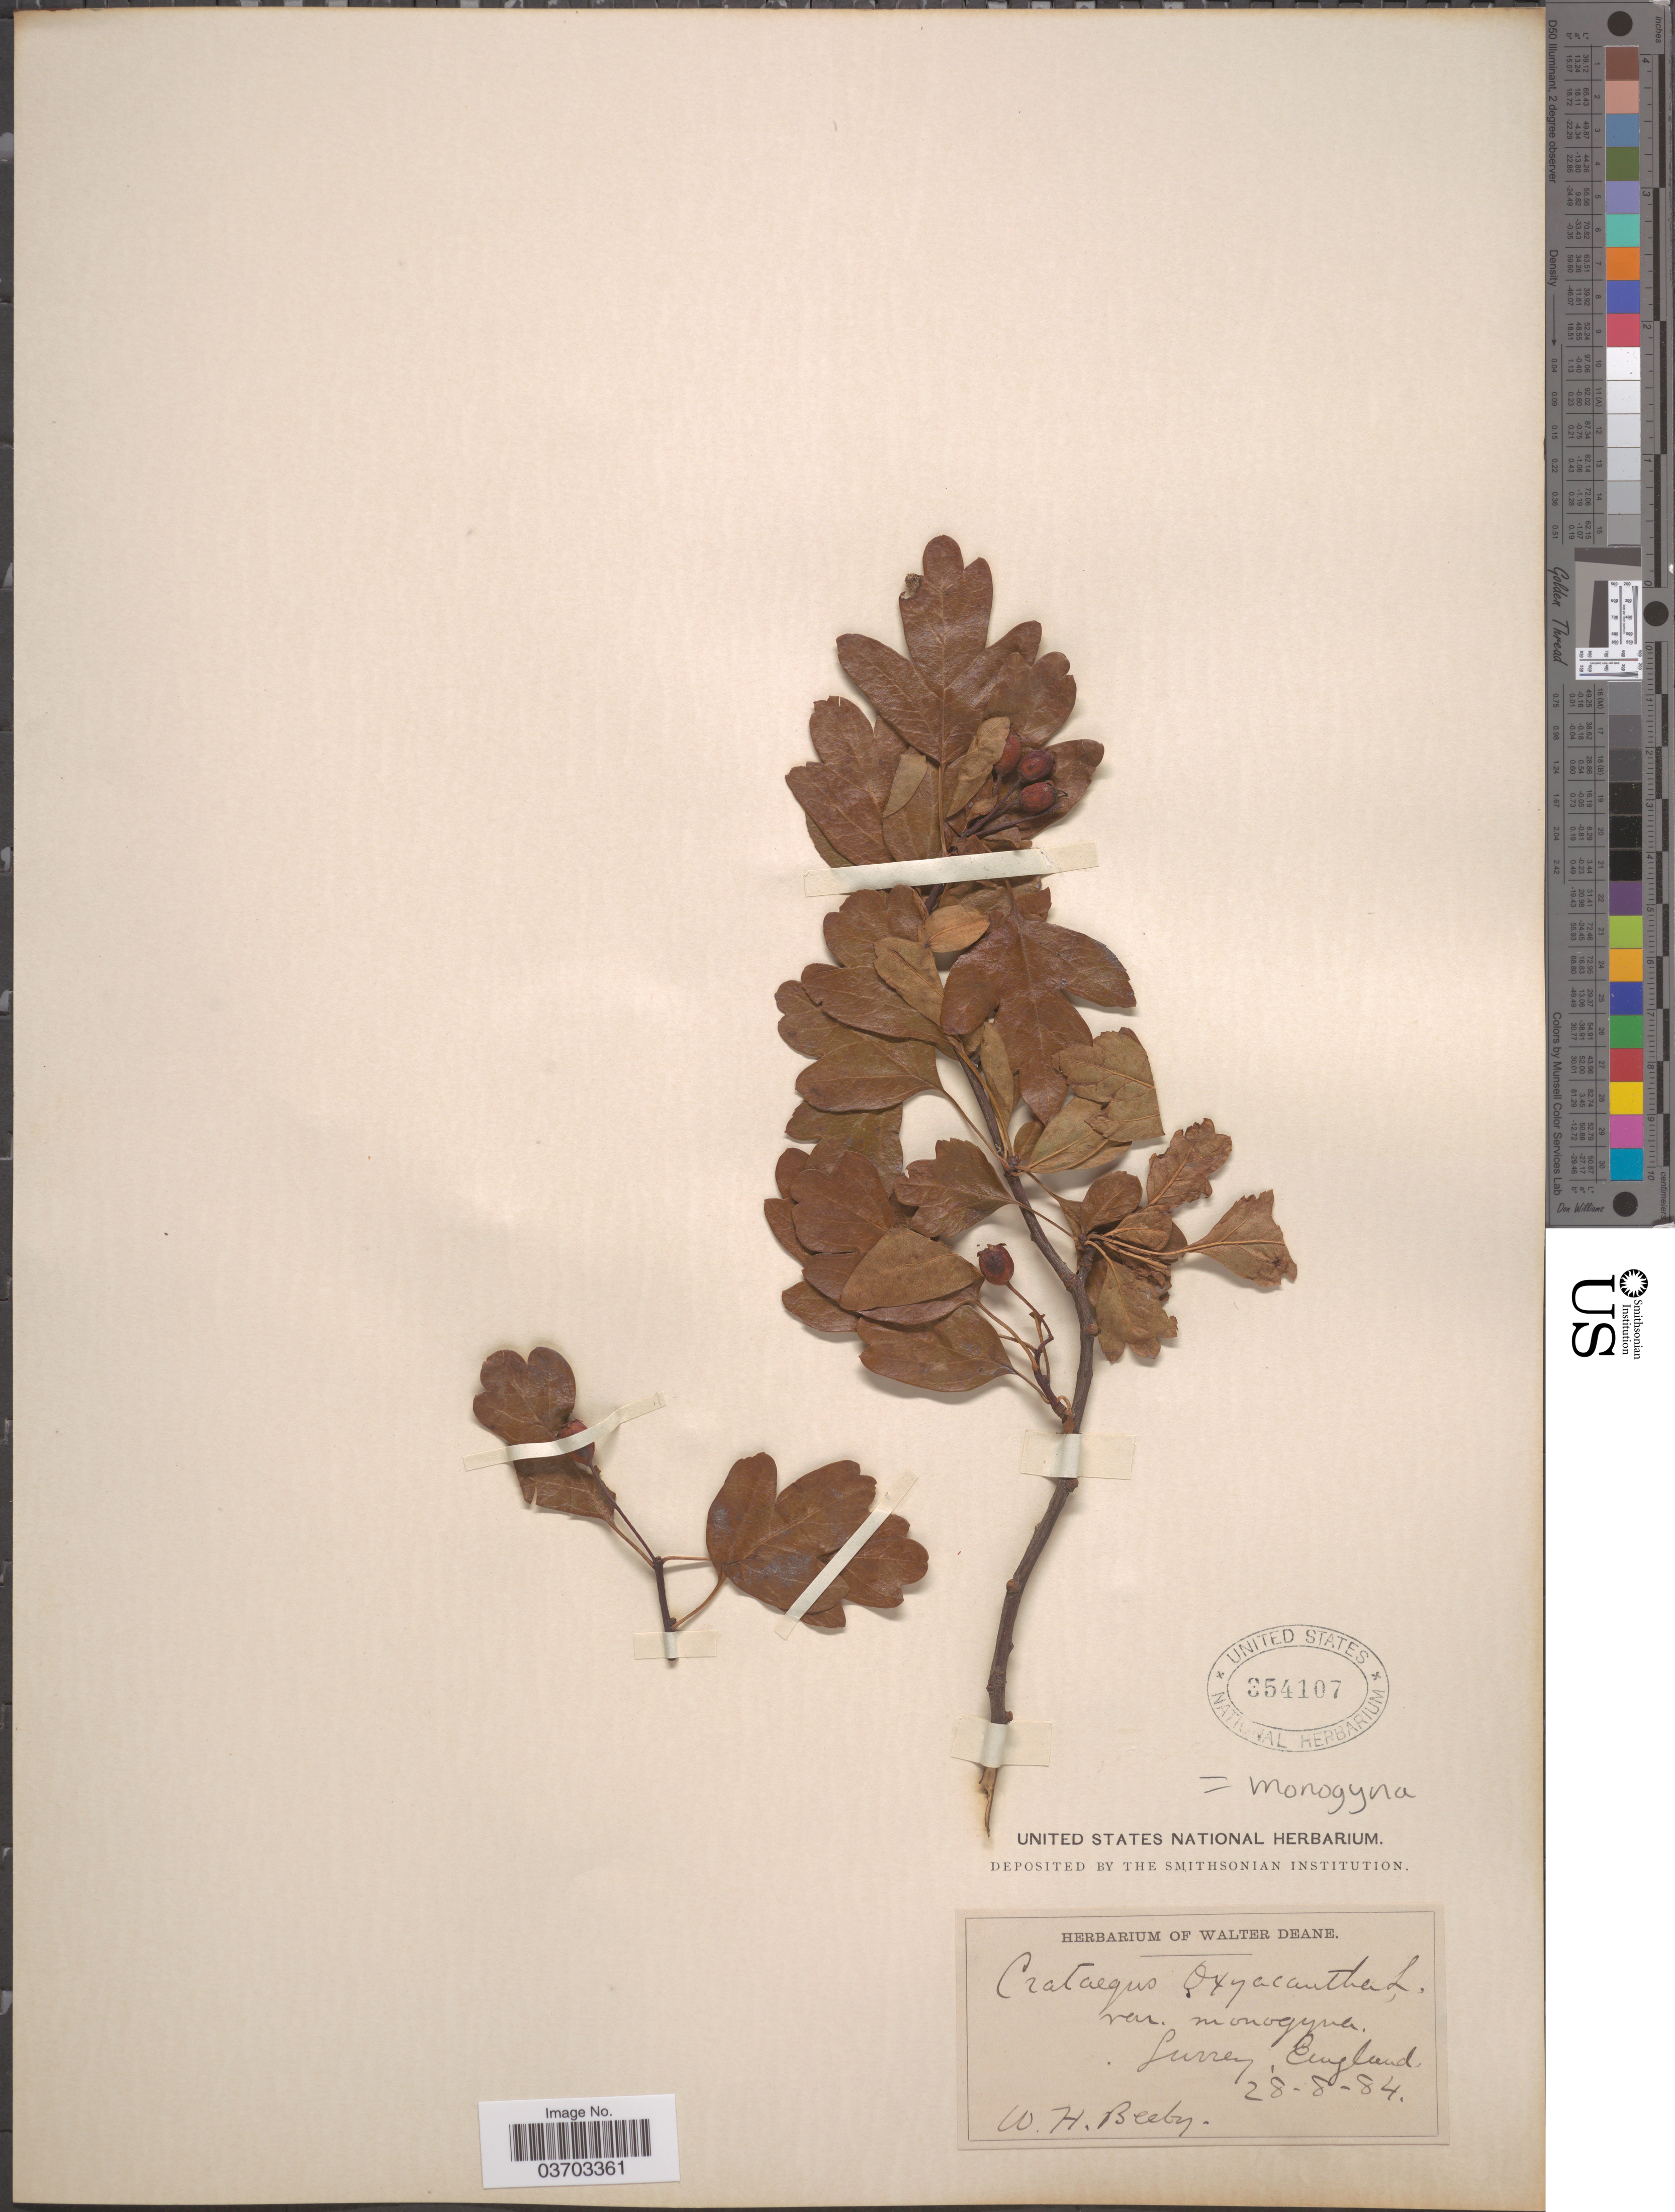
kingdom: Plantae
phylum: Tracheophyta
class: Magnoliopsida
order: Rosales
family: Rosaceae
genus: Crataegus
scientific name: Crataegus monogyna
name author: Lindin.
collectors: W. Beeby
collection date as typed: Transcribed d/m/y: 28/8/84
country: United Kingdom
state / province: England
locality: Surrey.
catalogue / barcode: US 354107